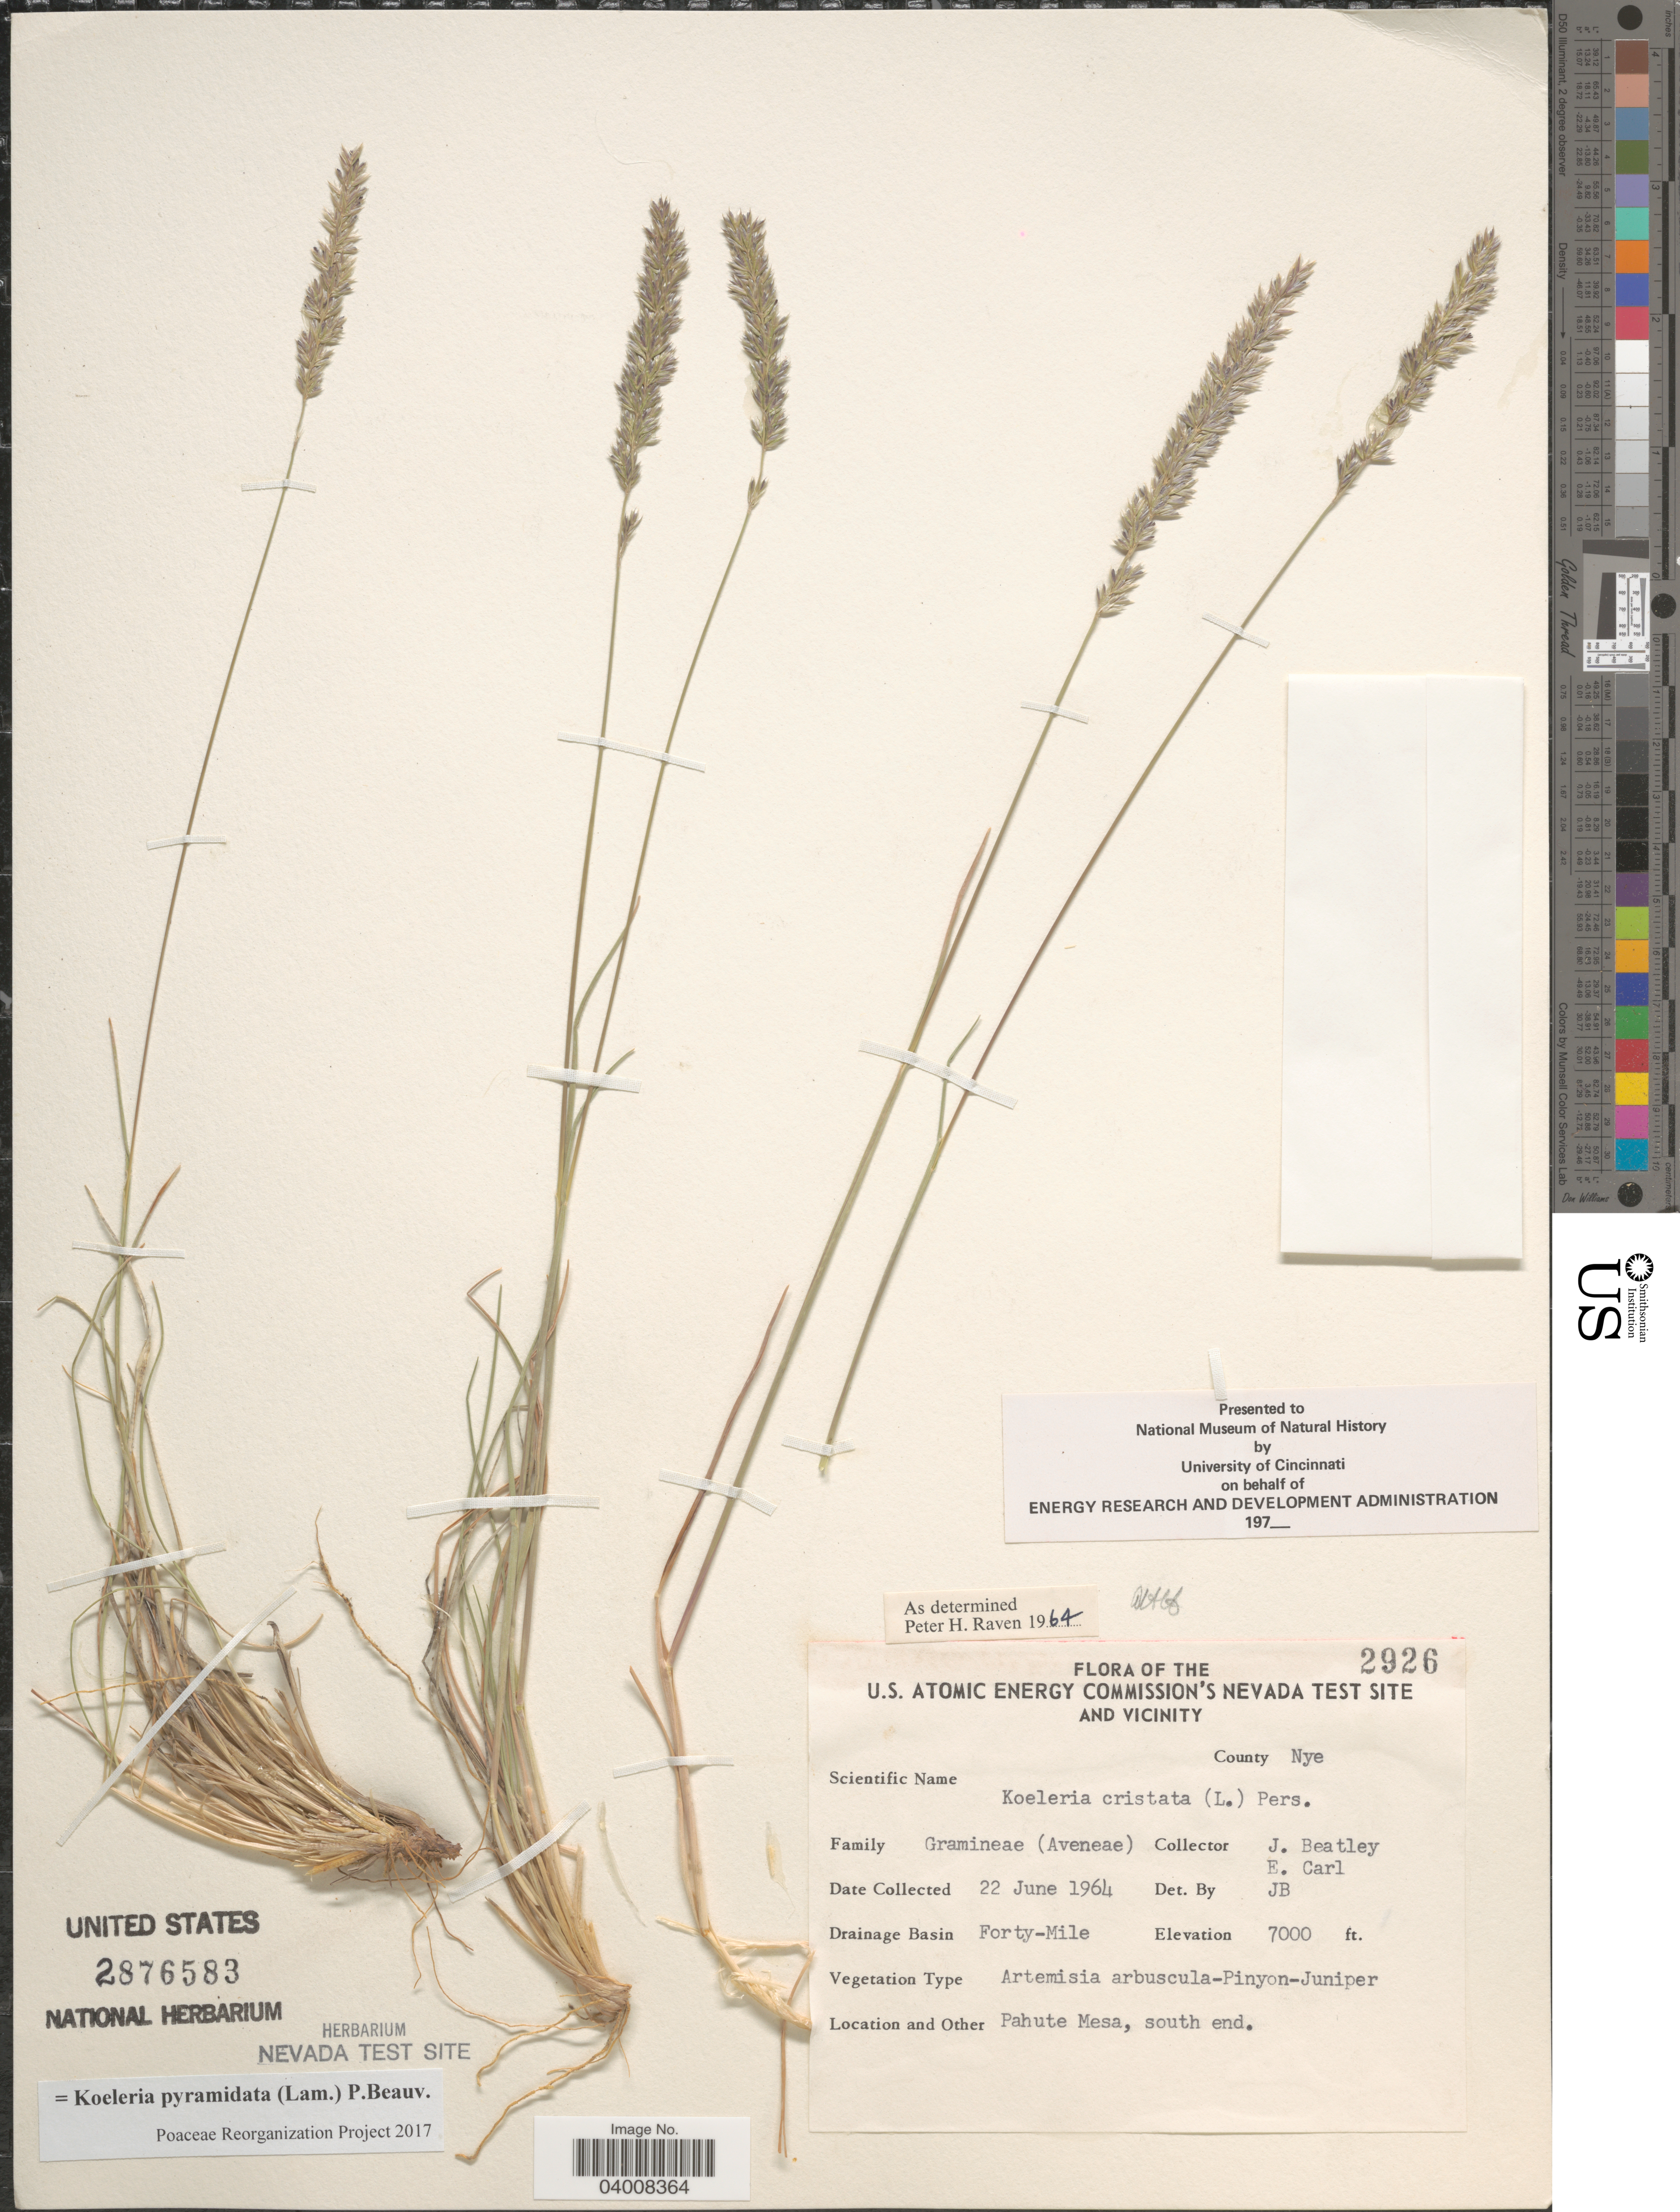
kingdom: Plantae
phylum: Tracheophyta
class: Liliopsida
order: Poales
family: Poaceae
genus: Koeleria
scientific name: Koeleria pyramidata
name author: (Lam.) P. Beauv.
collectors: J. C. Beatley & E. Carl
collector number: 2926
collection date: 1964-06-22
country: United States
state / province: Nevada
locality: U.S. Atomic Energy Commission's Nevada Test Site And Vicinity. County Nye. Drainage Basin Forty-Mile. Pahute Mesa, south end.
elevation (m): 2134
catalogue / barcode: US 2876583